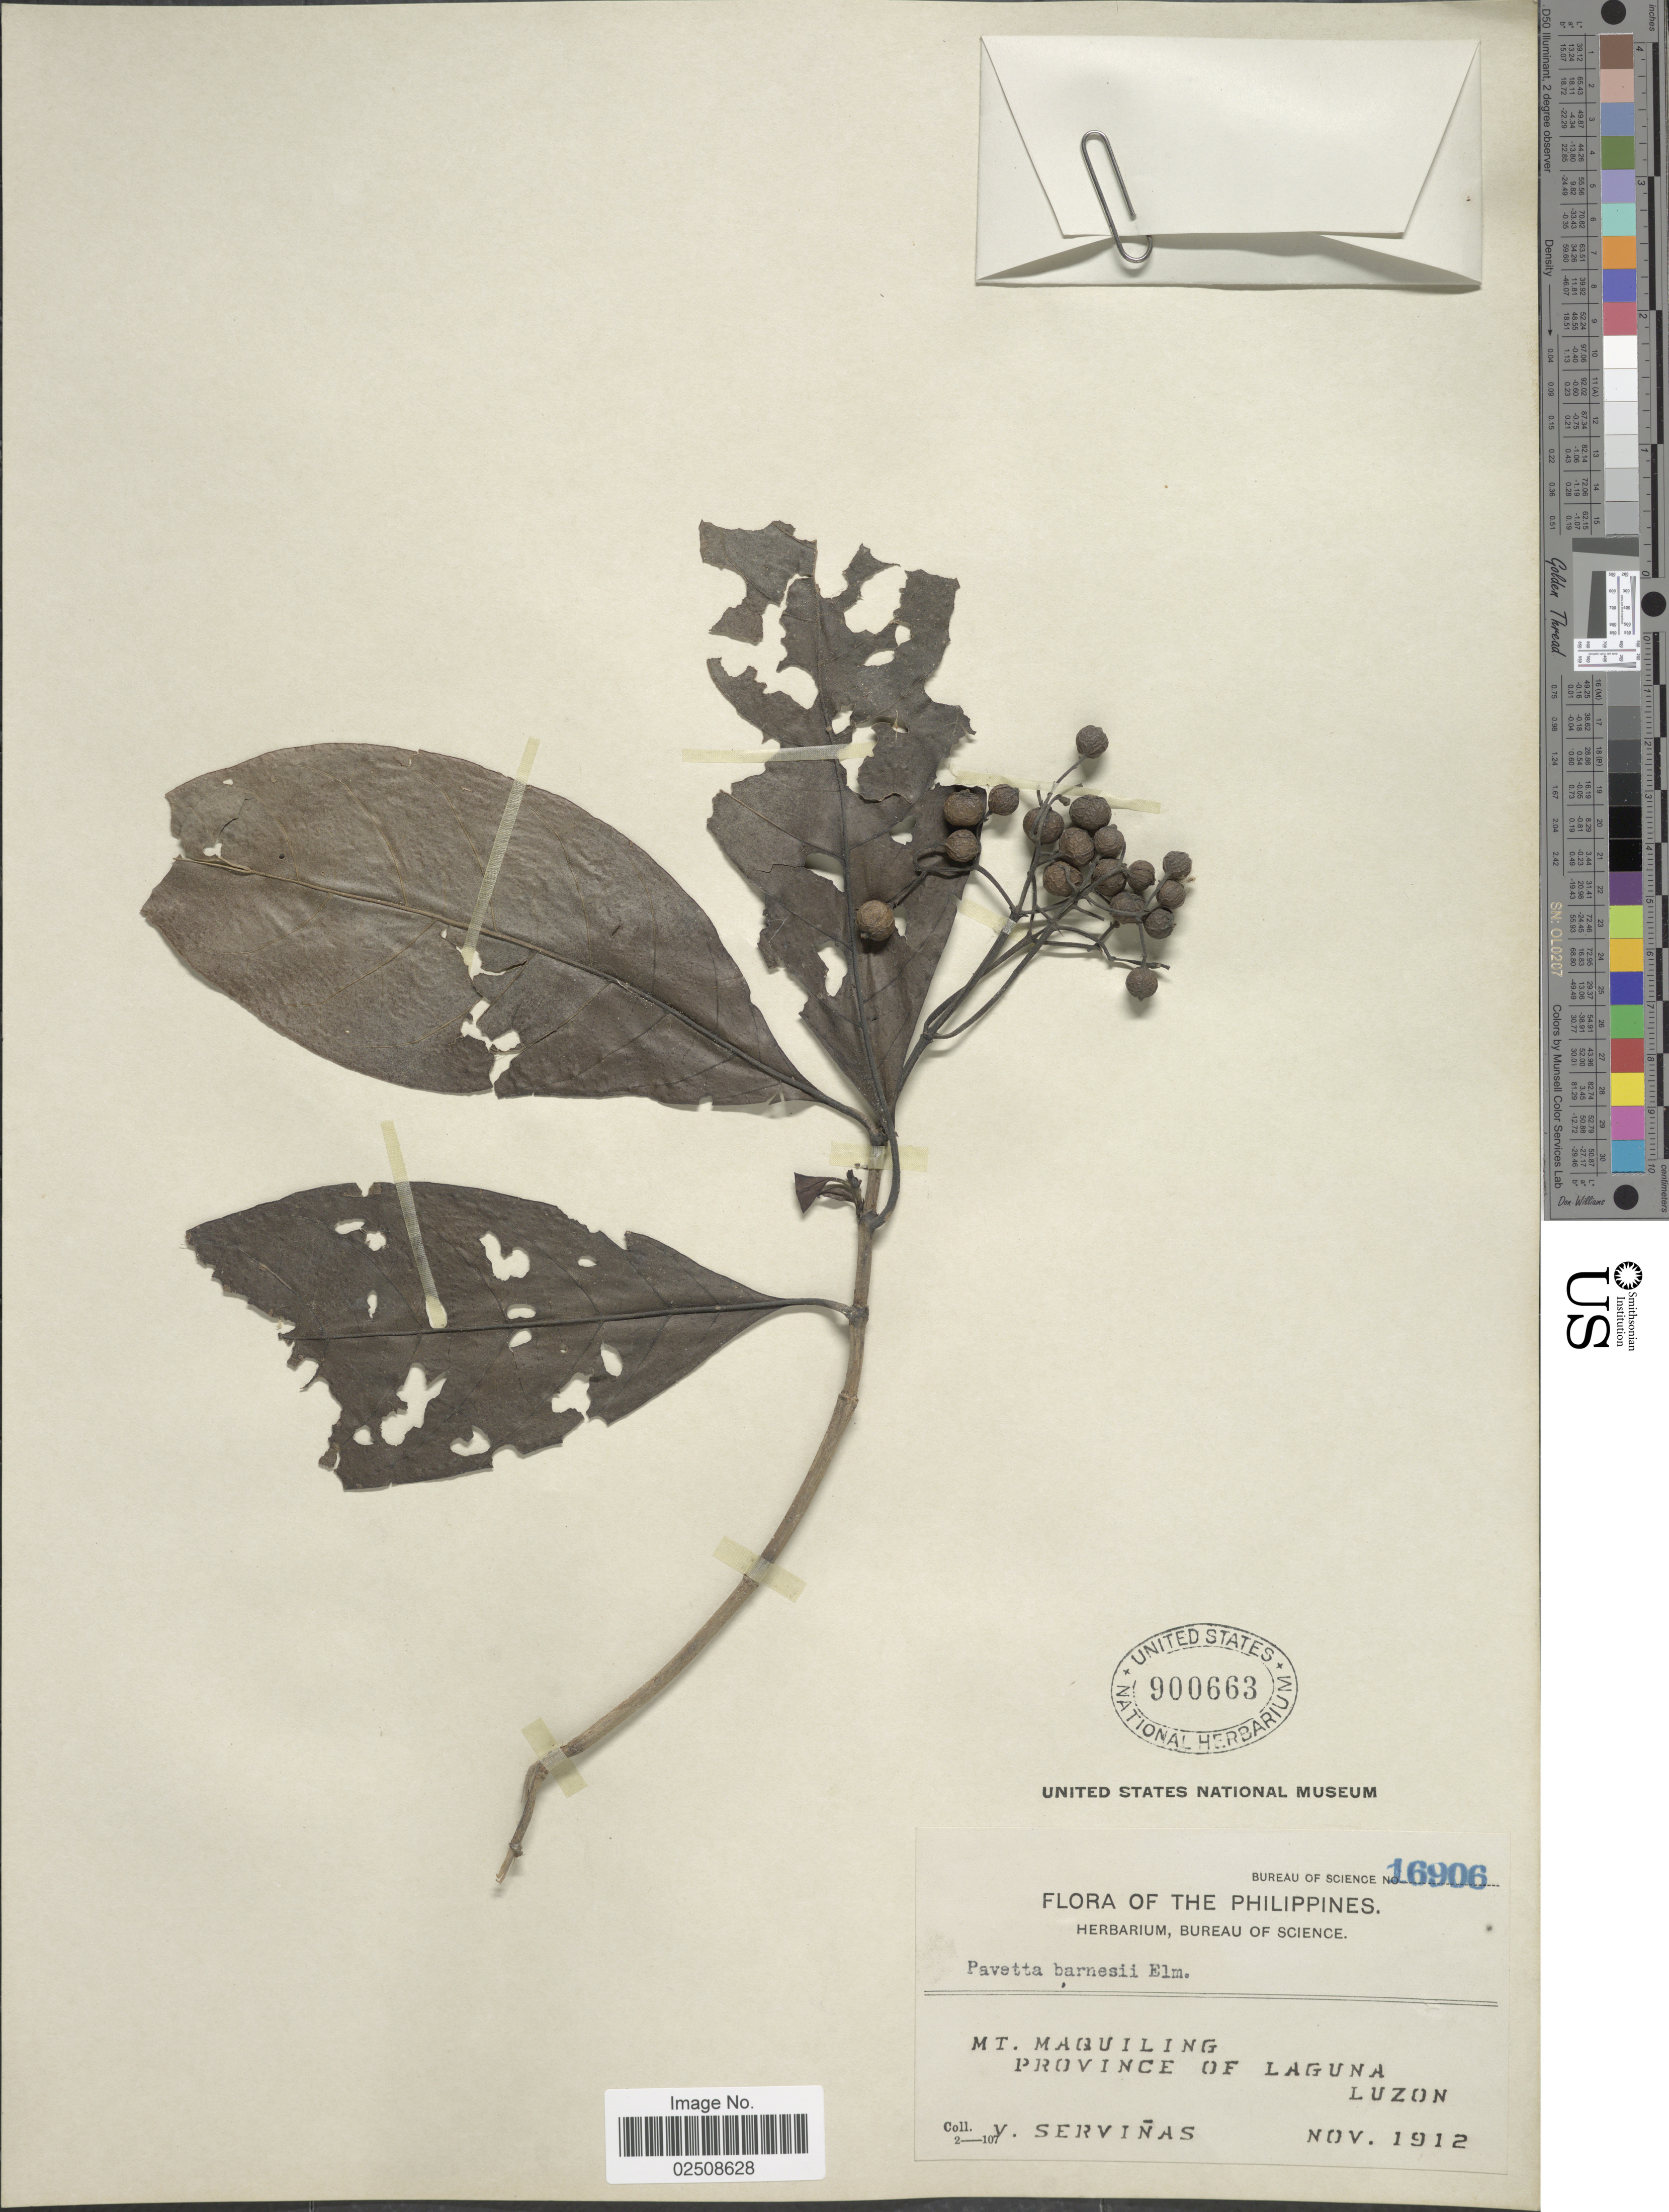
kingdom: Plantae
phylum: Tracheophyta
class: Magnoliopsida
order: Gentianales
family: Rubiaceae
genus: Pavetta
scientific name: Pavetta indica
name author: L.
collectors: V. Servinas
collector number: Bureau of Science 16906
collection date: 1912-11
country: Philippines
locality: Mt. Maquiling. Province of Laguna. Luzon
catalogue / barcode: US 900663